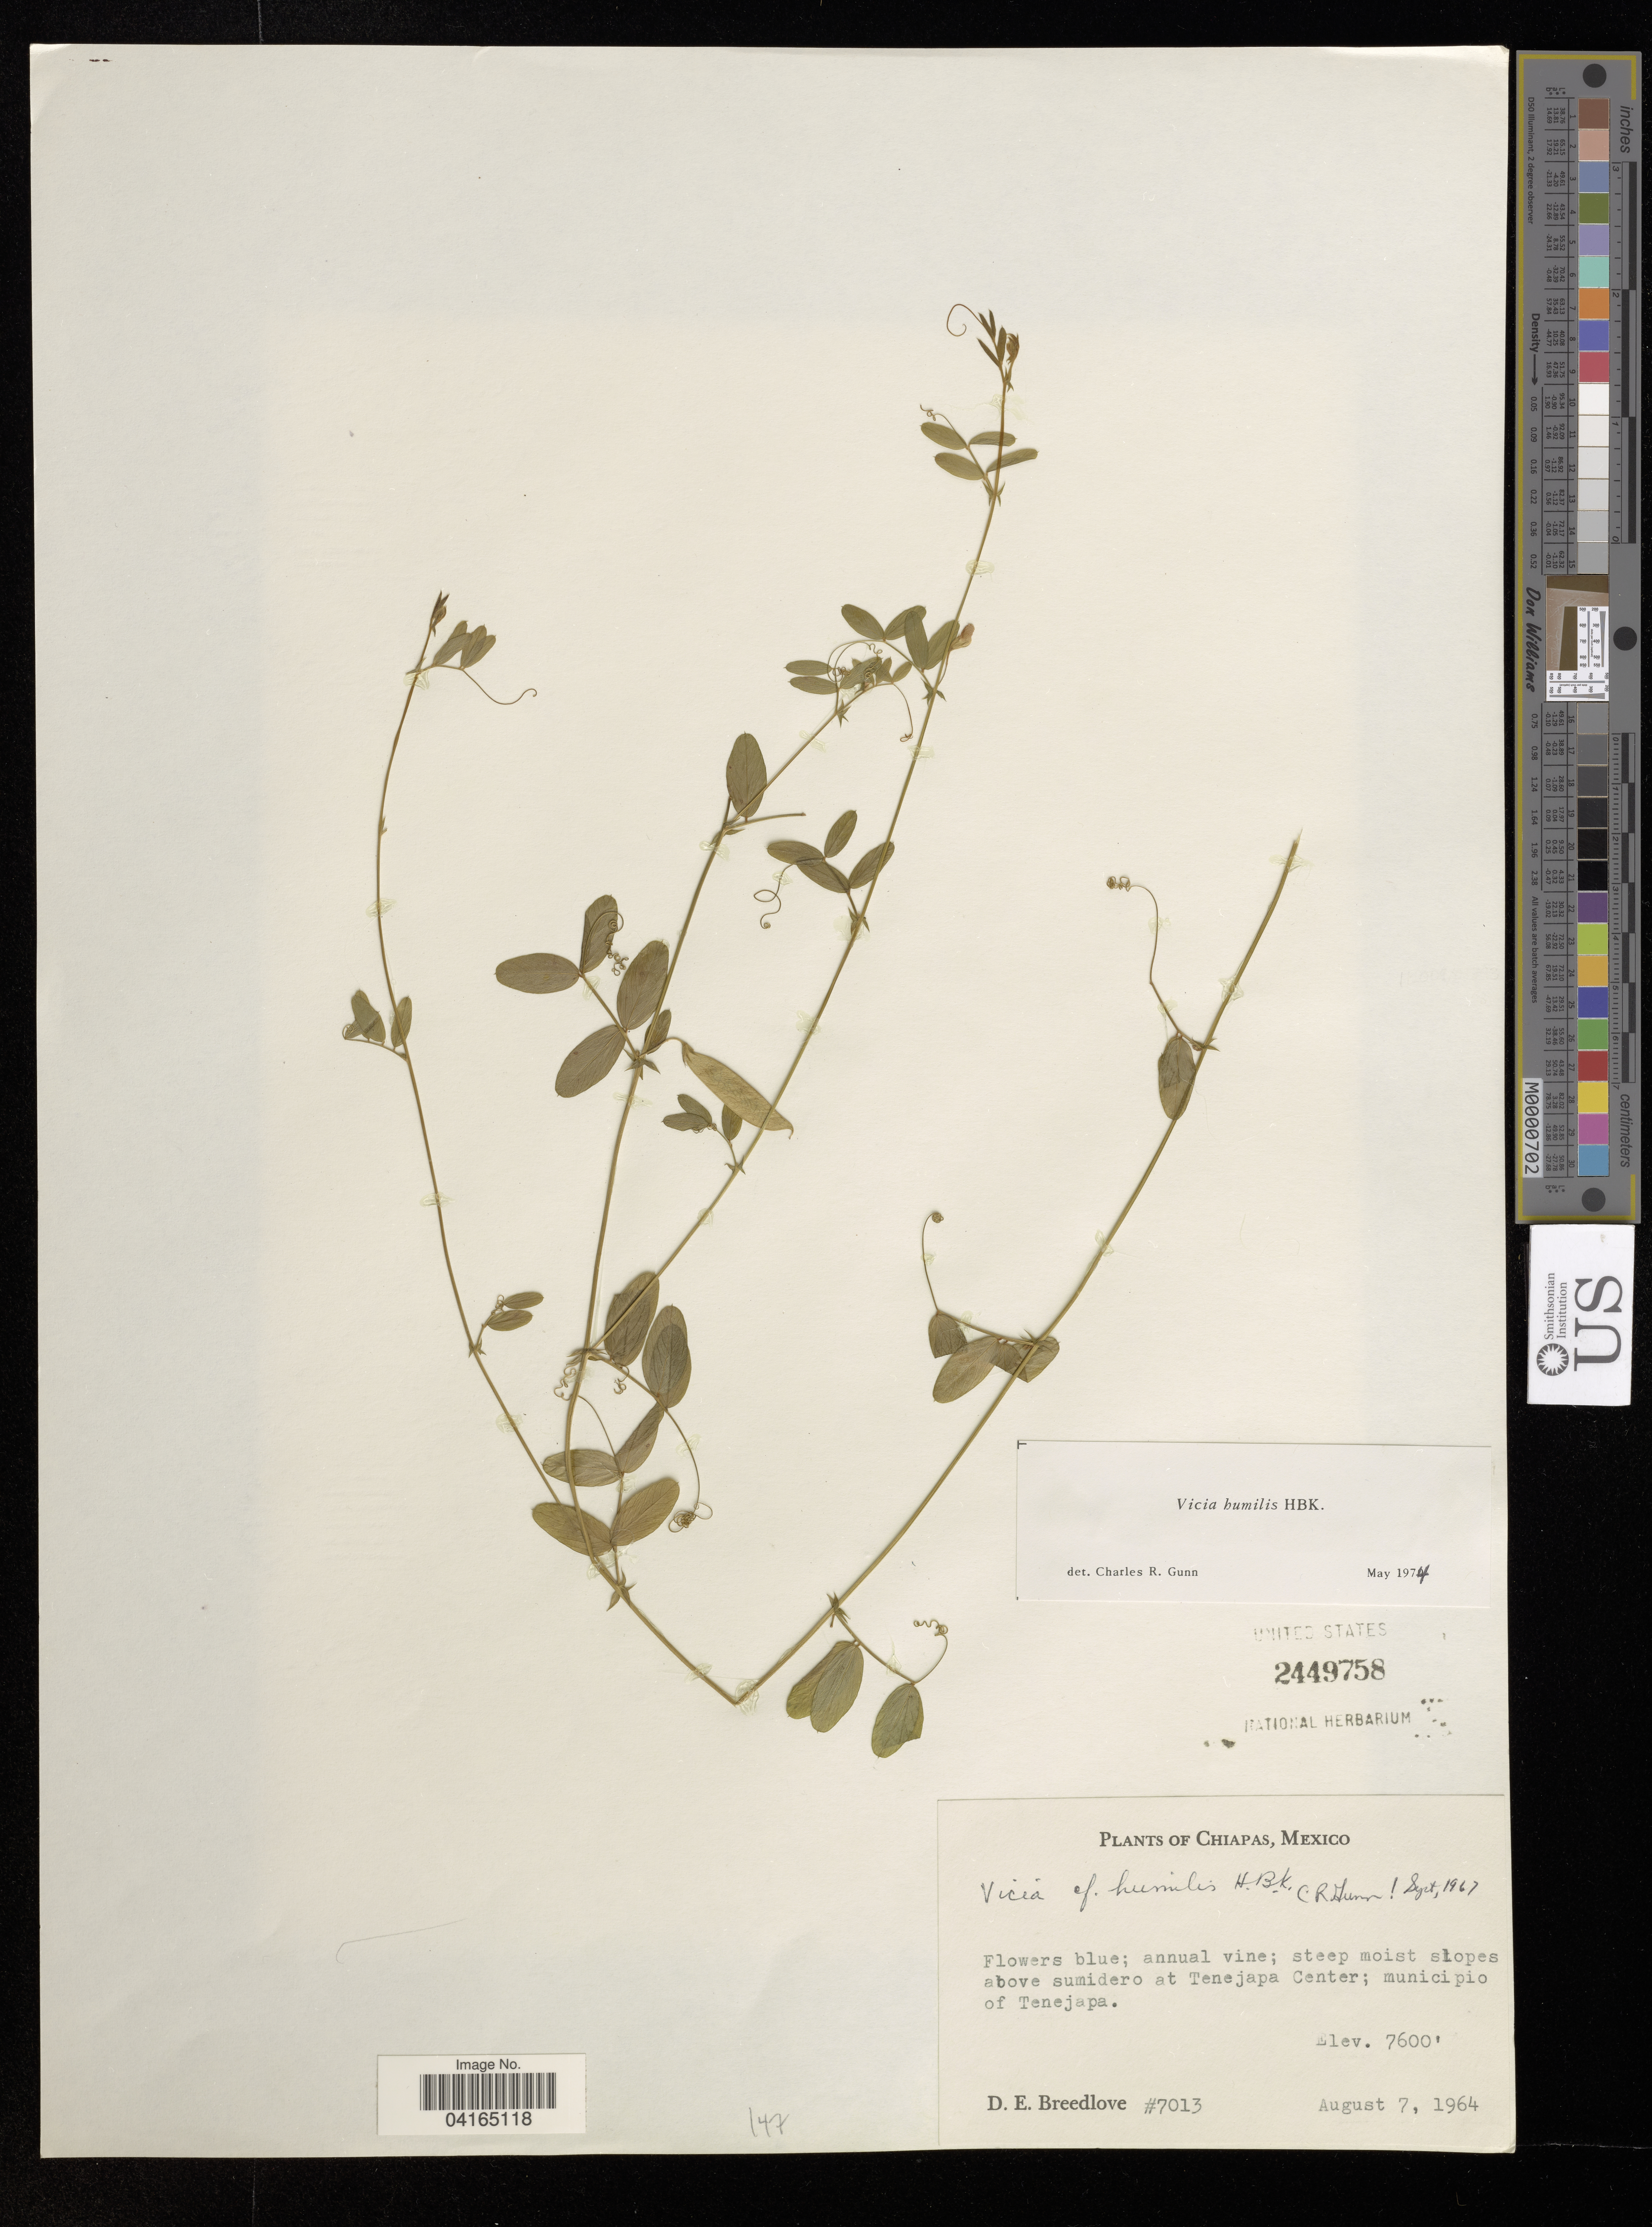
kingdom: Plantae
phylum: Tracheophyta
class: Magnoliopsida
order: Fabales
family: Fabaceae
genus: Vicia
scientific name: Vicia humilis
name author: Kunth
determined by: Hechenleitner, Paulina, RBG Edinburgh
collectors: D. E. Breedlove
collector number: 7013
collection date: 1964-08-07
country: Mexico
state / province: Chiapas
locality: Above sumidero at Tenejapa Center; municipio of Tenejapa.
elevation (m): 2316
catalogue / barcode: US 2449758